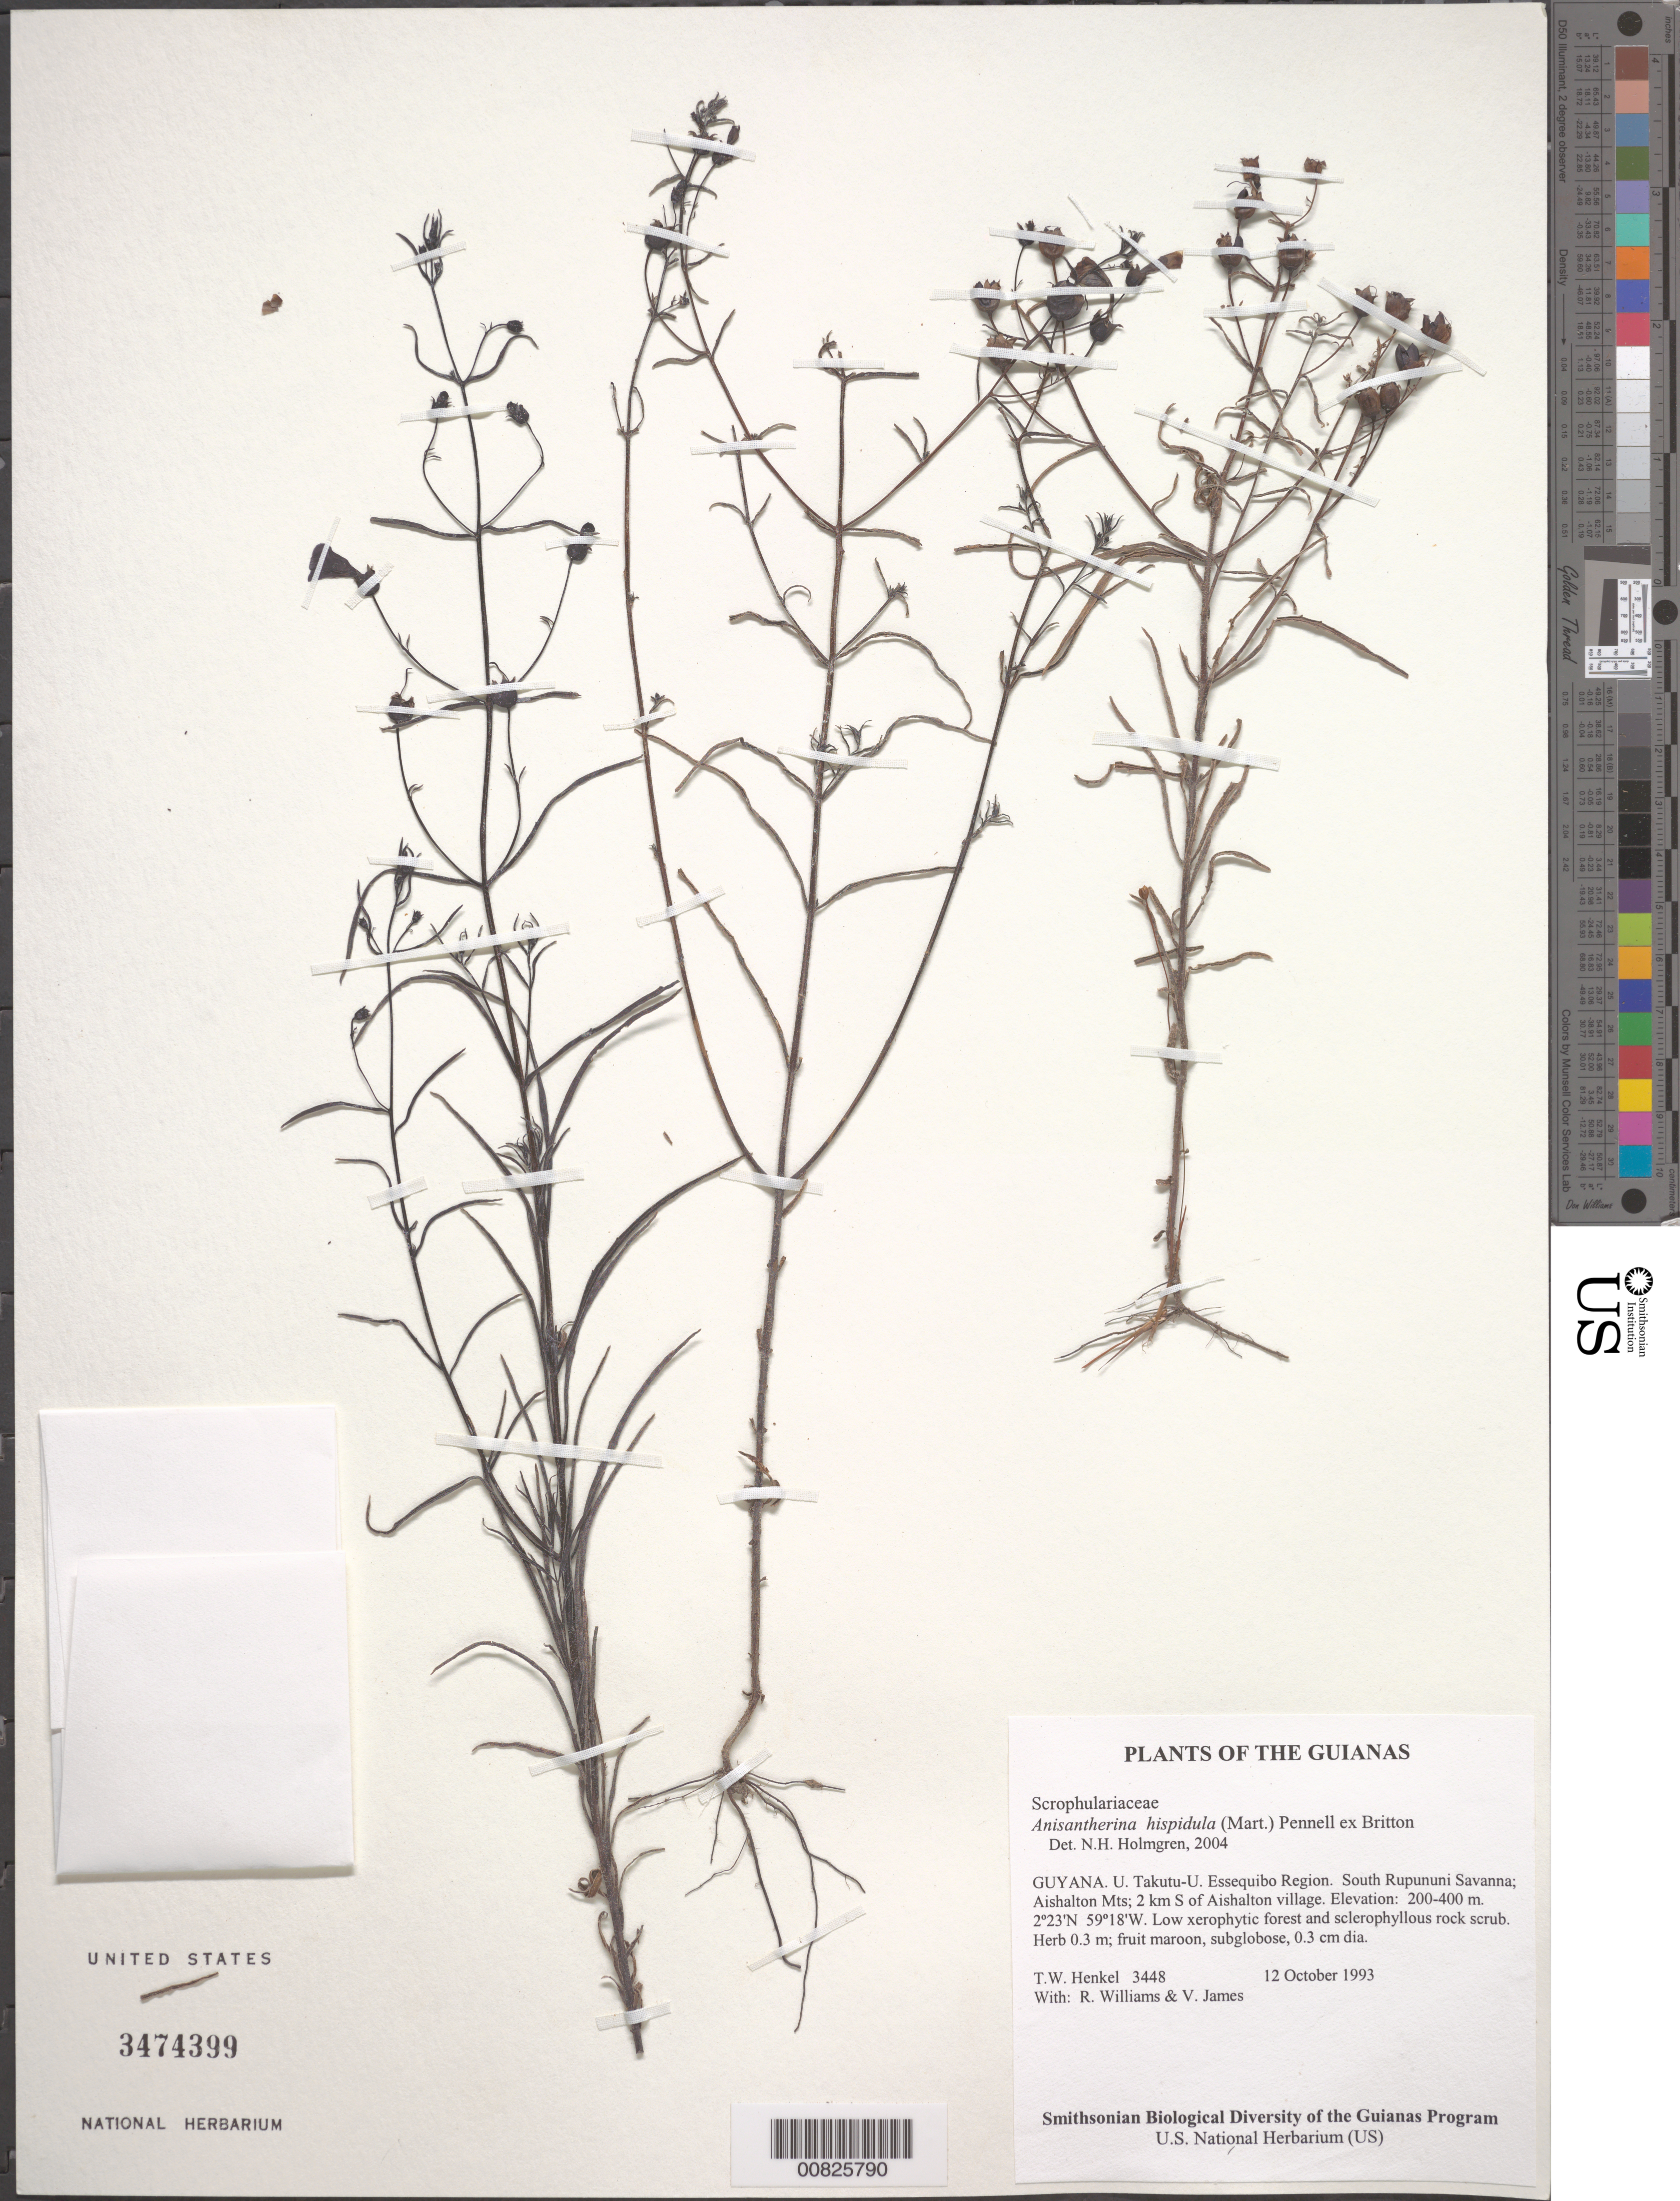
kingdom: Plantae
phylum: Tracheophyta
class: Magnoliopsida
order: Lamiales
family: Orobanchaceae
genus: Anisantherina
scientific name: Anisantherina hispidula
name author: (Mart.) Pennell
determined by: Holmgren, N. H., (NY), New York Botanical Garden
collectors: T. Henkel, R. Williams & V. James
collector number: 3448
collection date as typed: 12 October 1993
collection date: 1993-10-12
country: Guyana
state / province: U. Takutu-U. Essequibo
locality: South Rupununi Savanna; Aishalton Mts; 2 km S of Aishalton village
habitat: Low xerophytic forest and sclerophyllous rock scrub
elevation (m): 200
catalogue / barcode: US 3474399